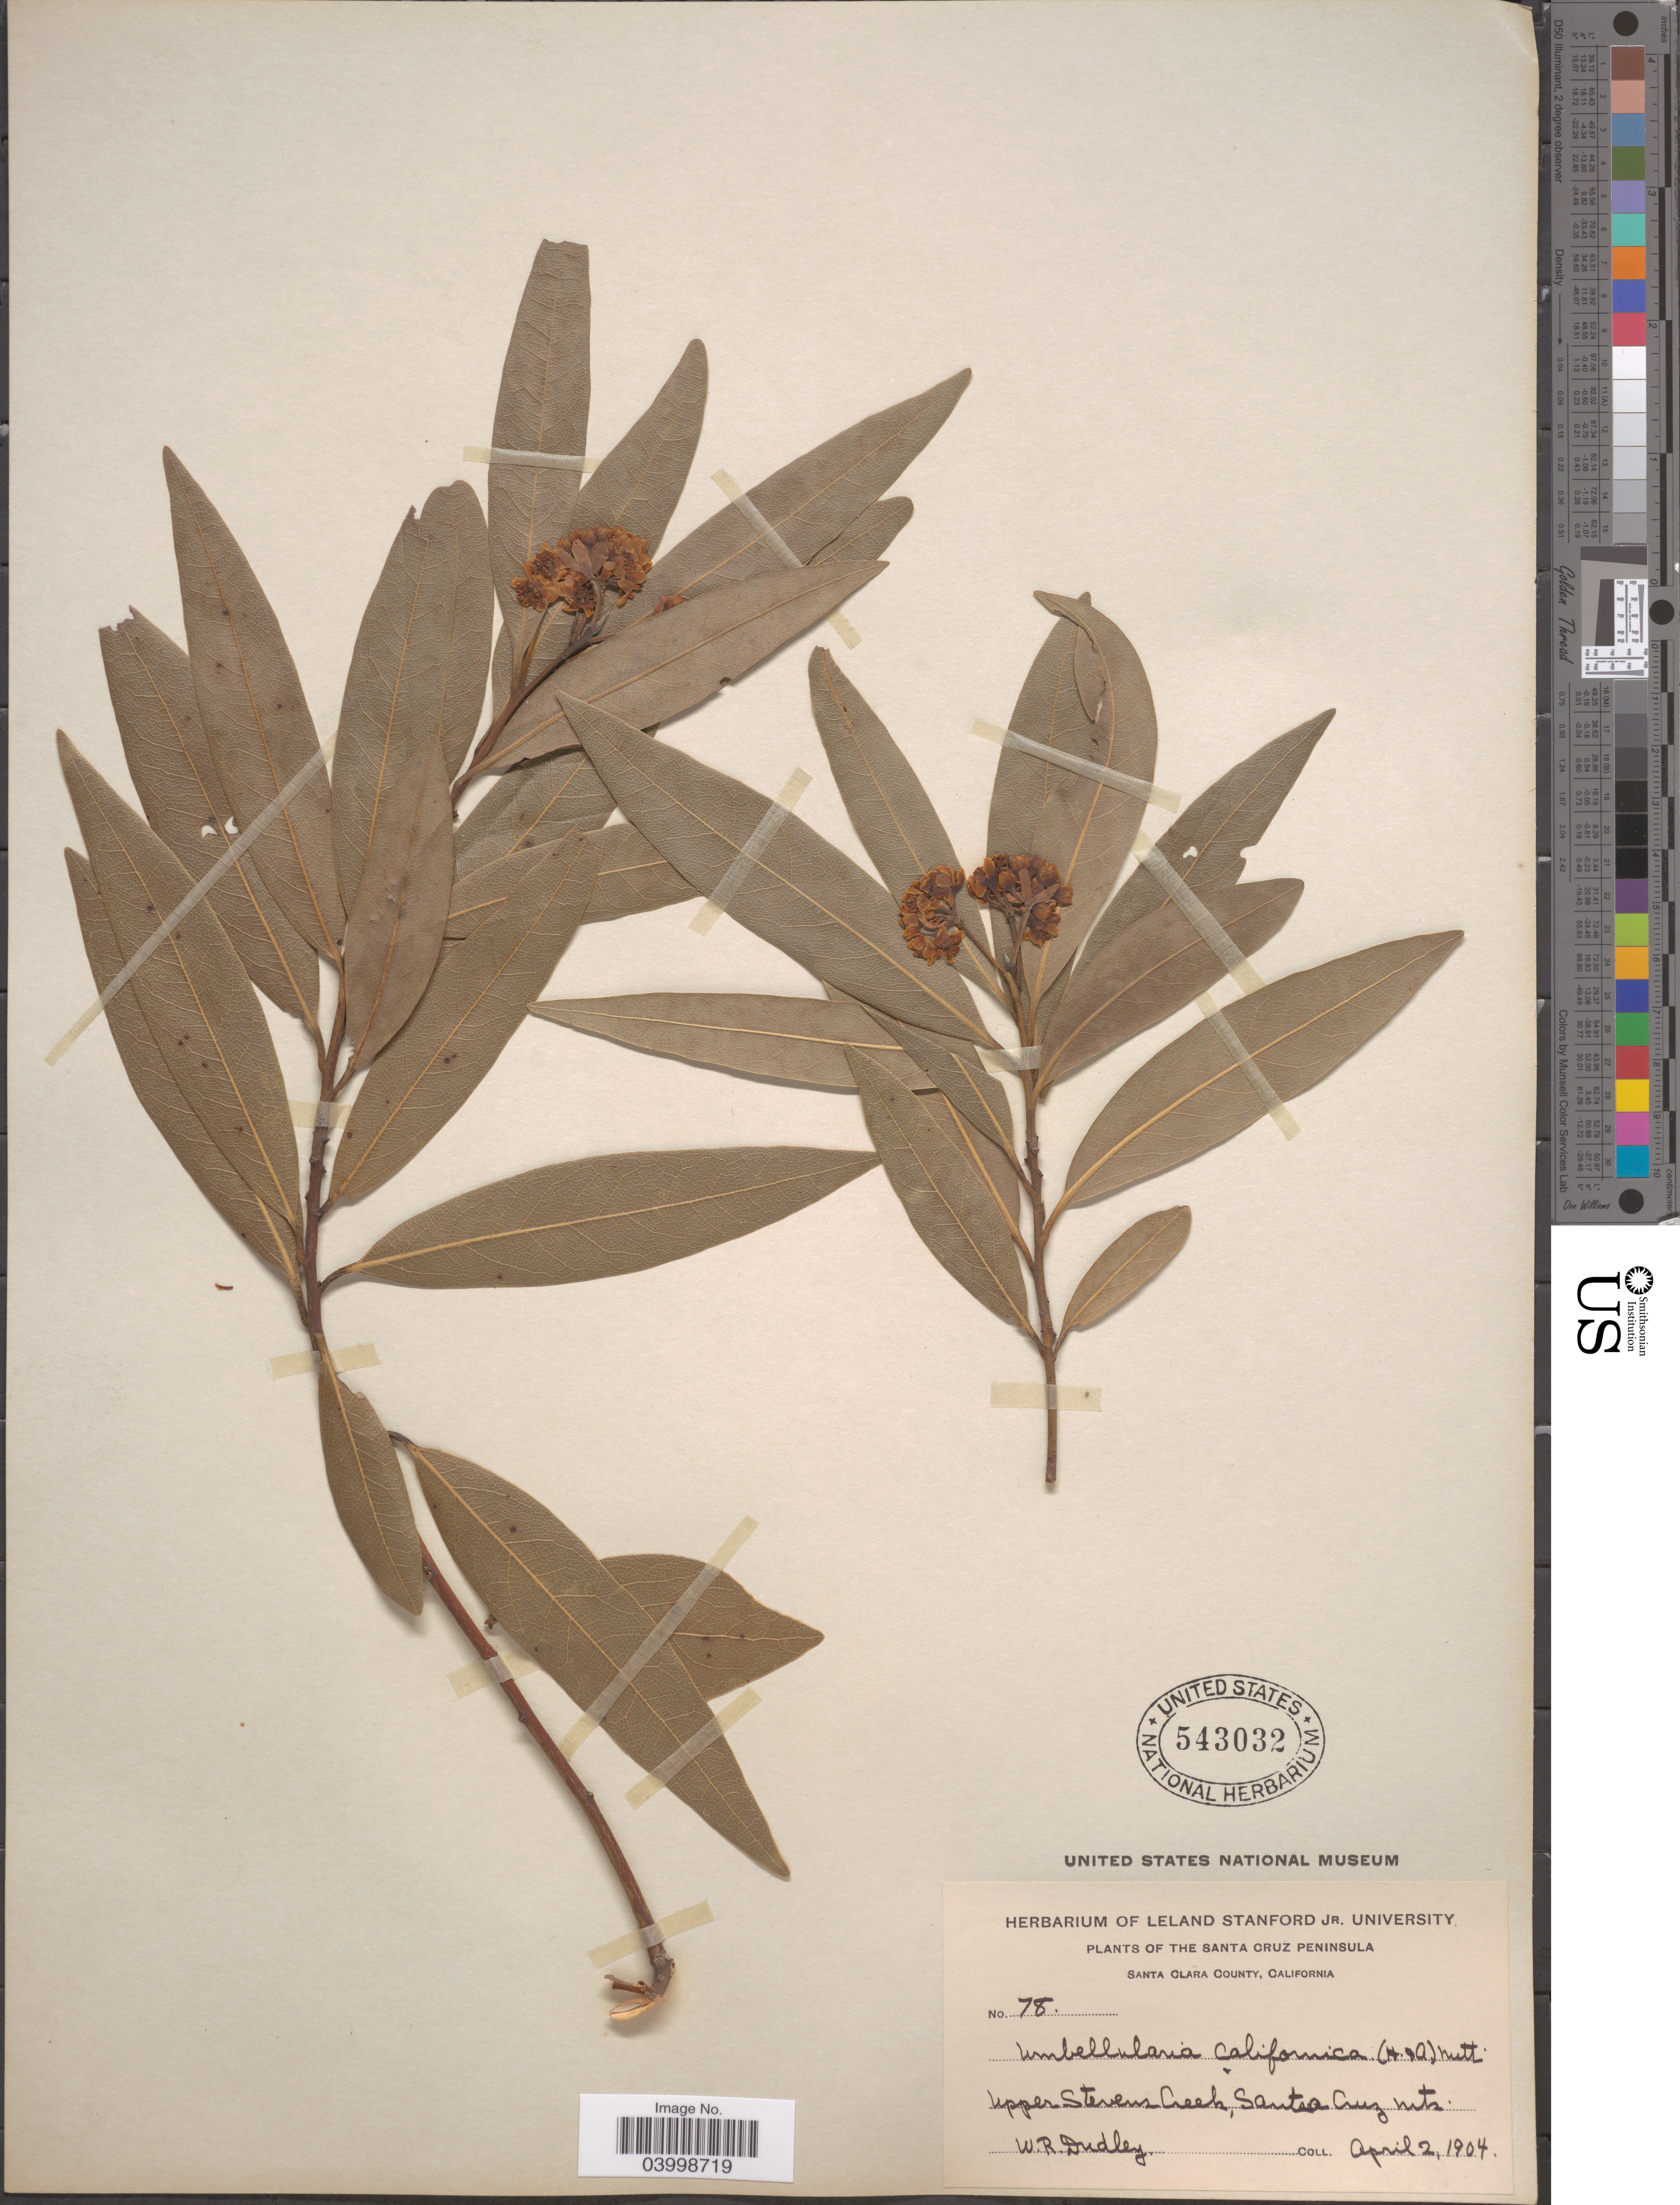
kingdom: Plantae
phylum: Tracheophyta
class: Magnoliopsida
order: Laurales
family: Lauraceae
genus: Umbellularia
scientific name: Umbellularia californica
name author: (Hook. & Arn.) Nutt.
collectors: W. Dudley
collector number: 78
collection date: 1904-04-02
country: United States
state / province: California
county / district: Santa Clara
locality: Santa Cruz Peninsula. Santa Clara County. Upper Stevens Creek, Santa Cruz Mts.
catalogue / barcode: US 543032